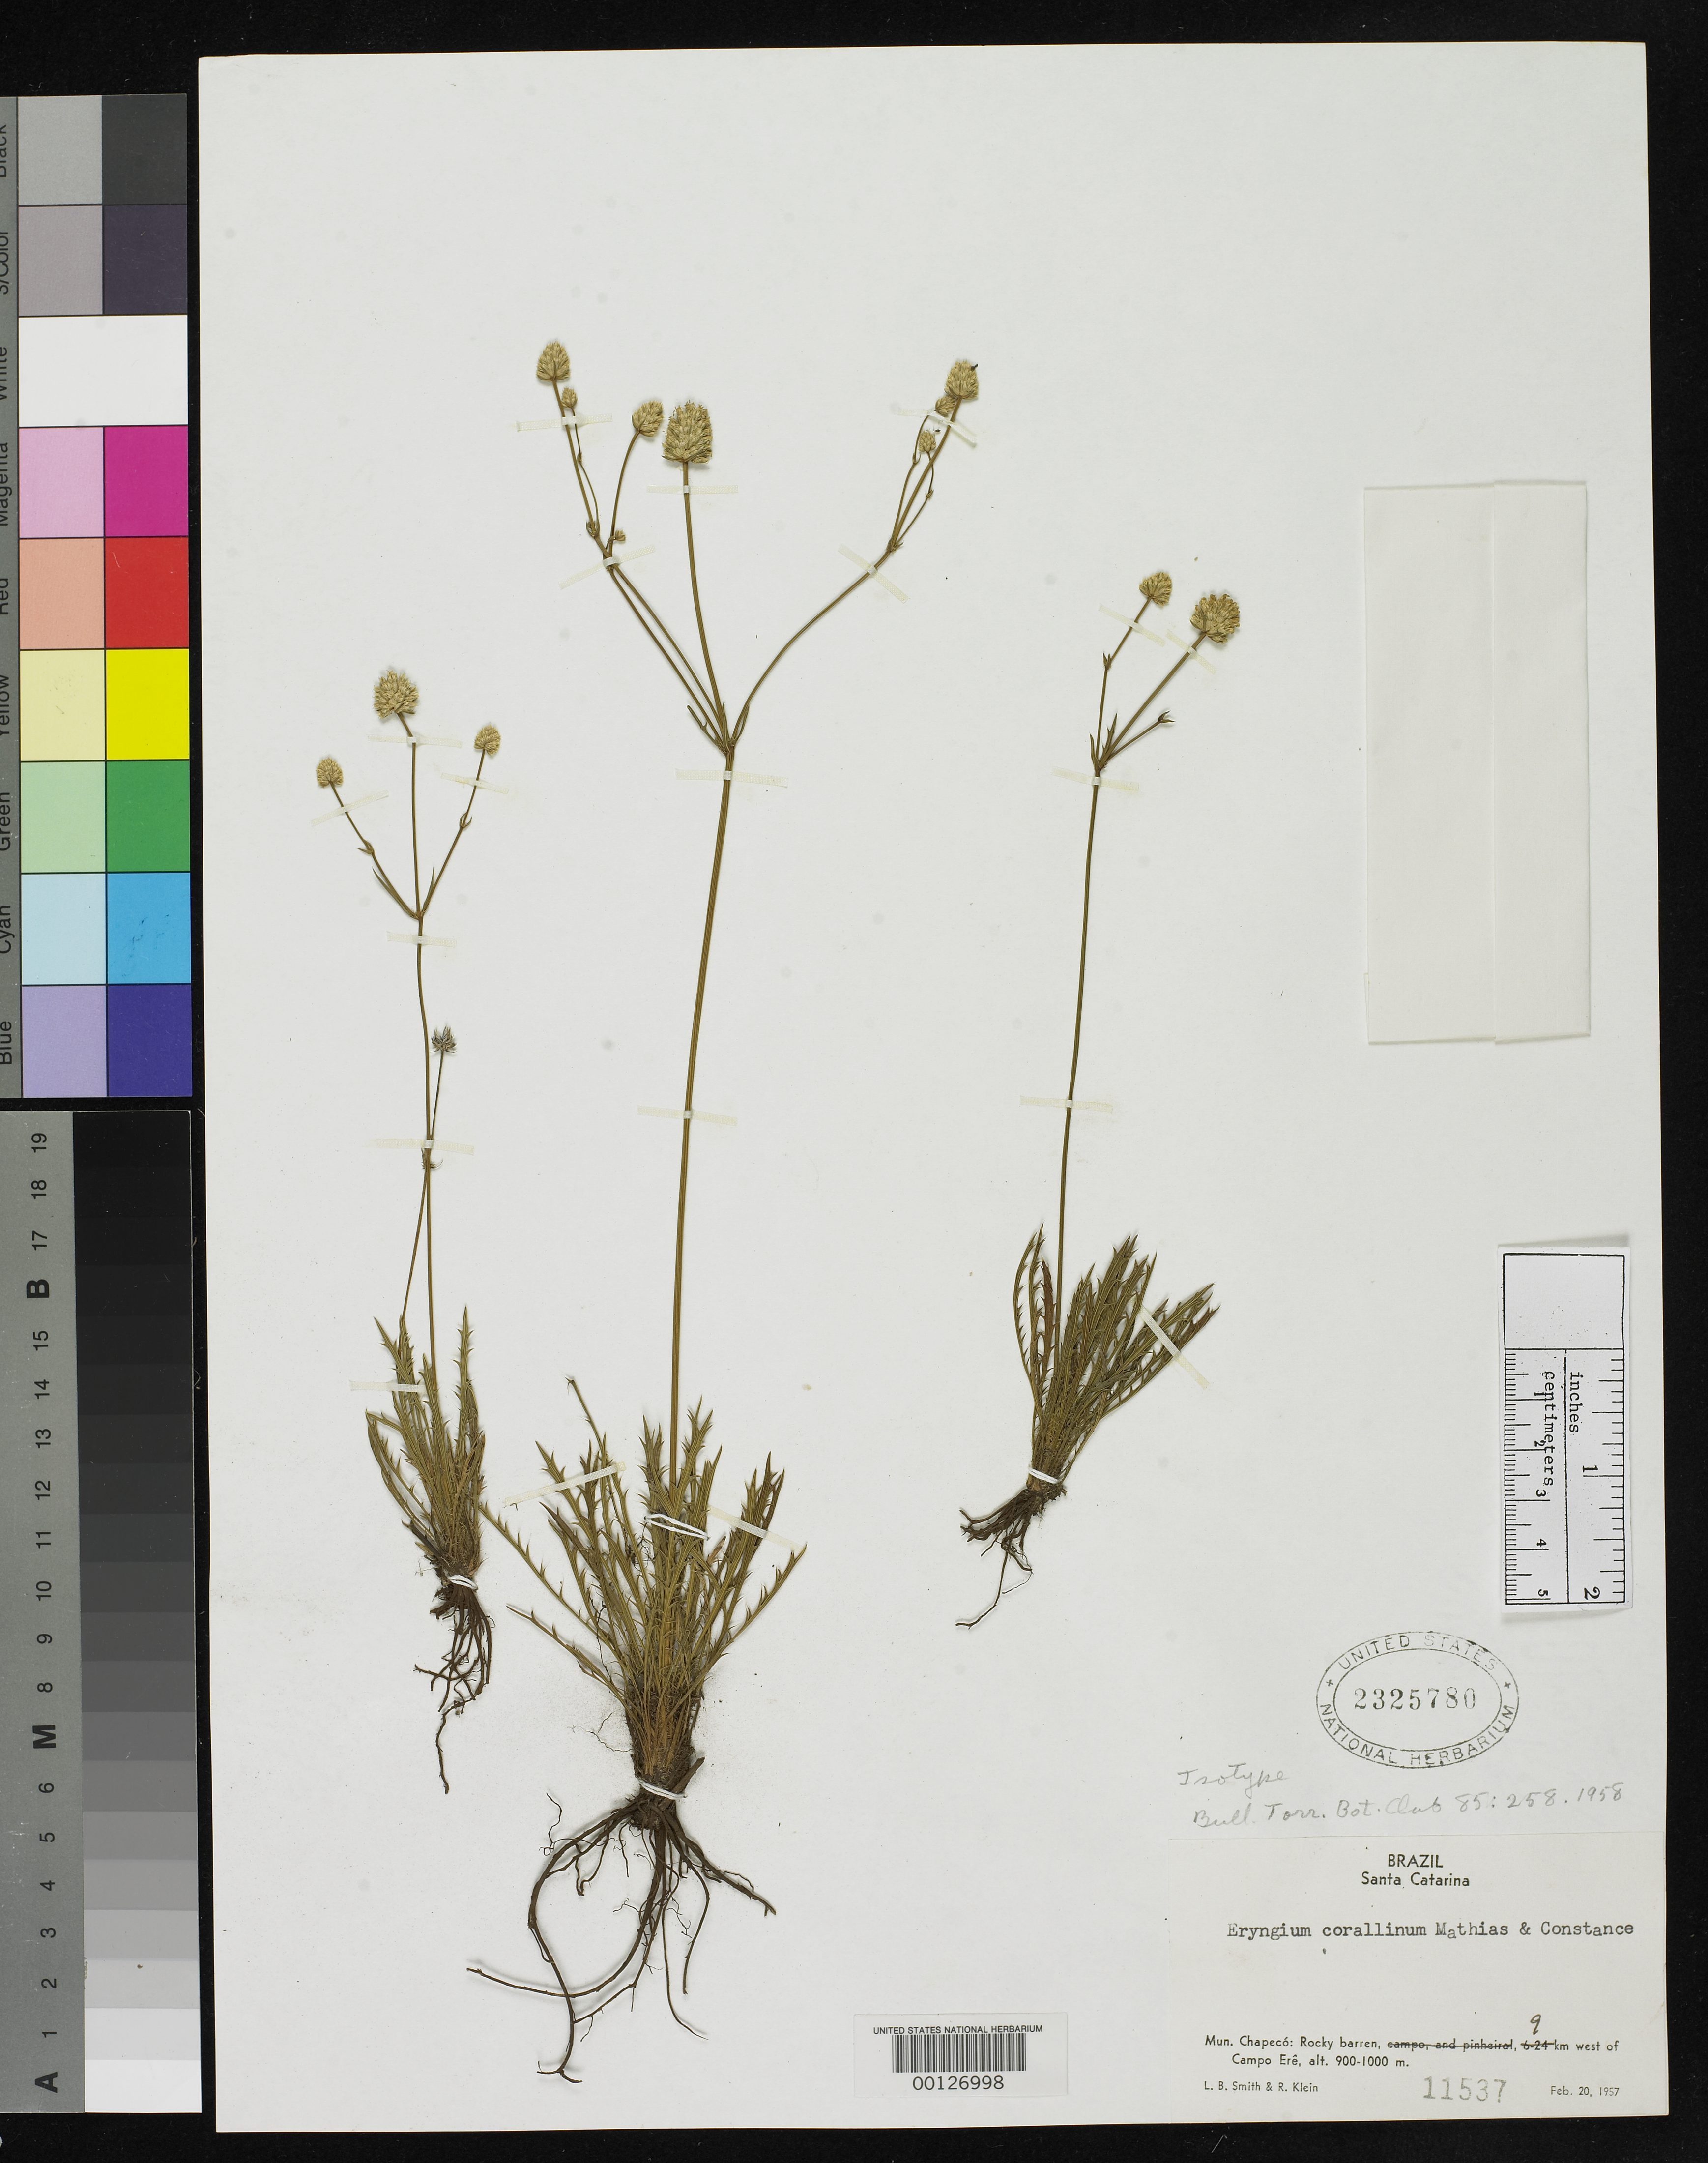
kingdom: Plantae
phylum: Tracheophyta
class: Magnoliopsida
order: Apiales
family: Apiaceae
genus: Eryngium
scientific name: Eryngium corallinum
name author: Mathias & Constance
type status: Isotype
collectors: L. Smith & R. M. Klein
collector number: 11537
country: Brazil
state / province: Minas Gerais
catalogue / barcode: US 2325780